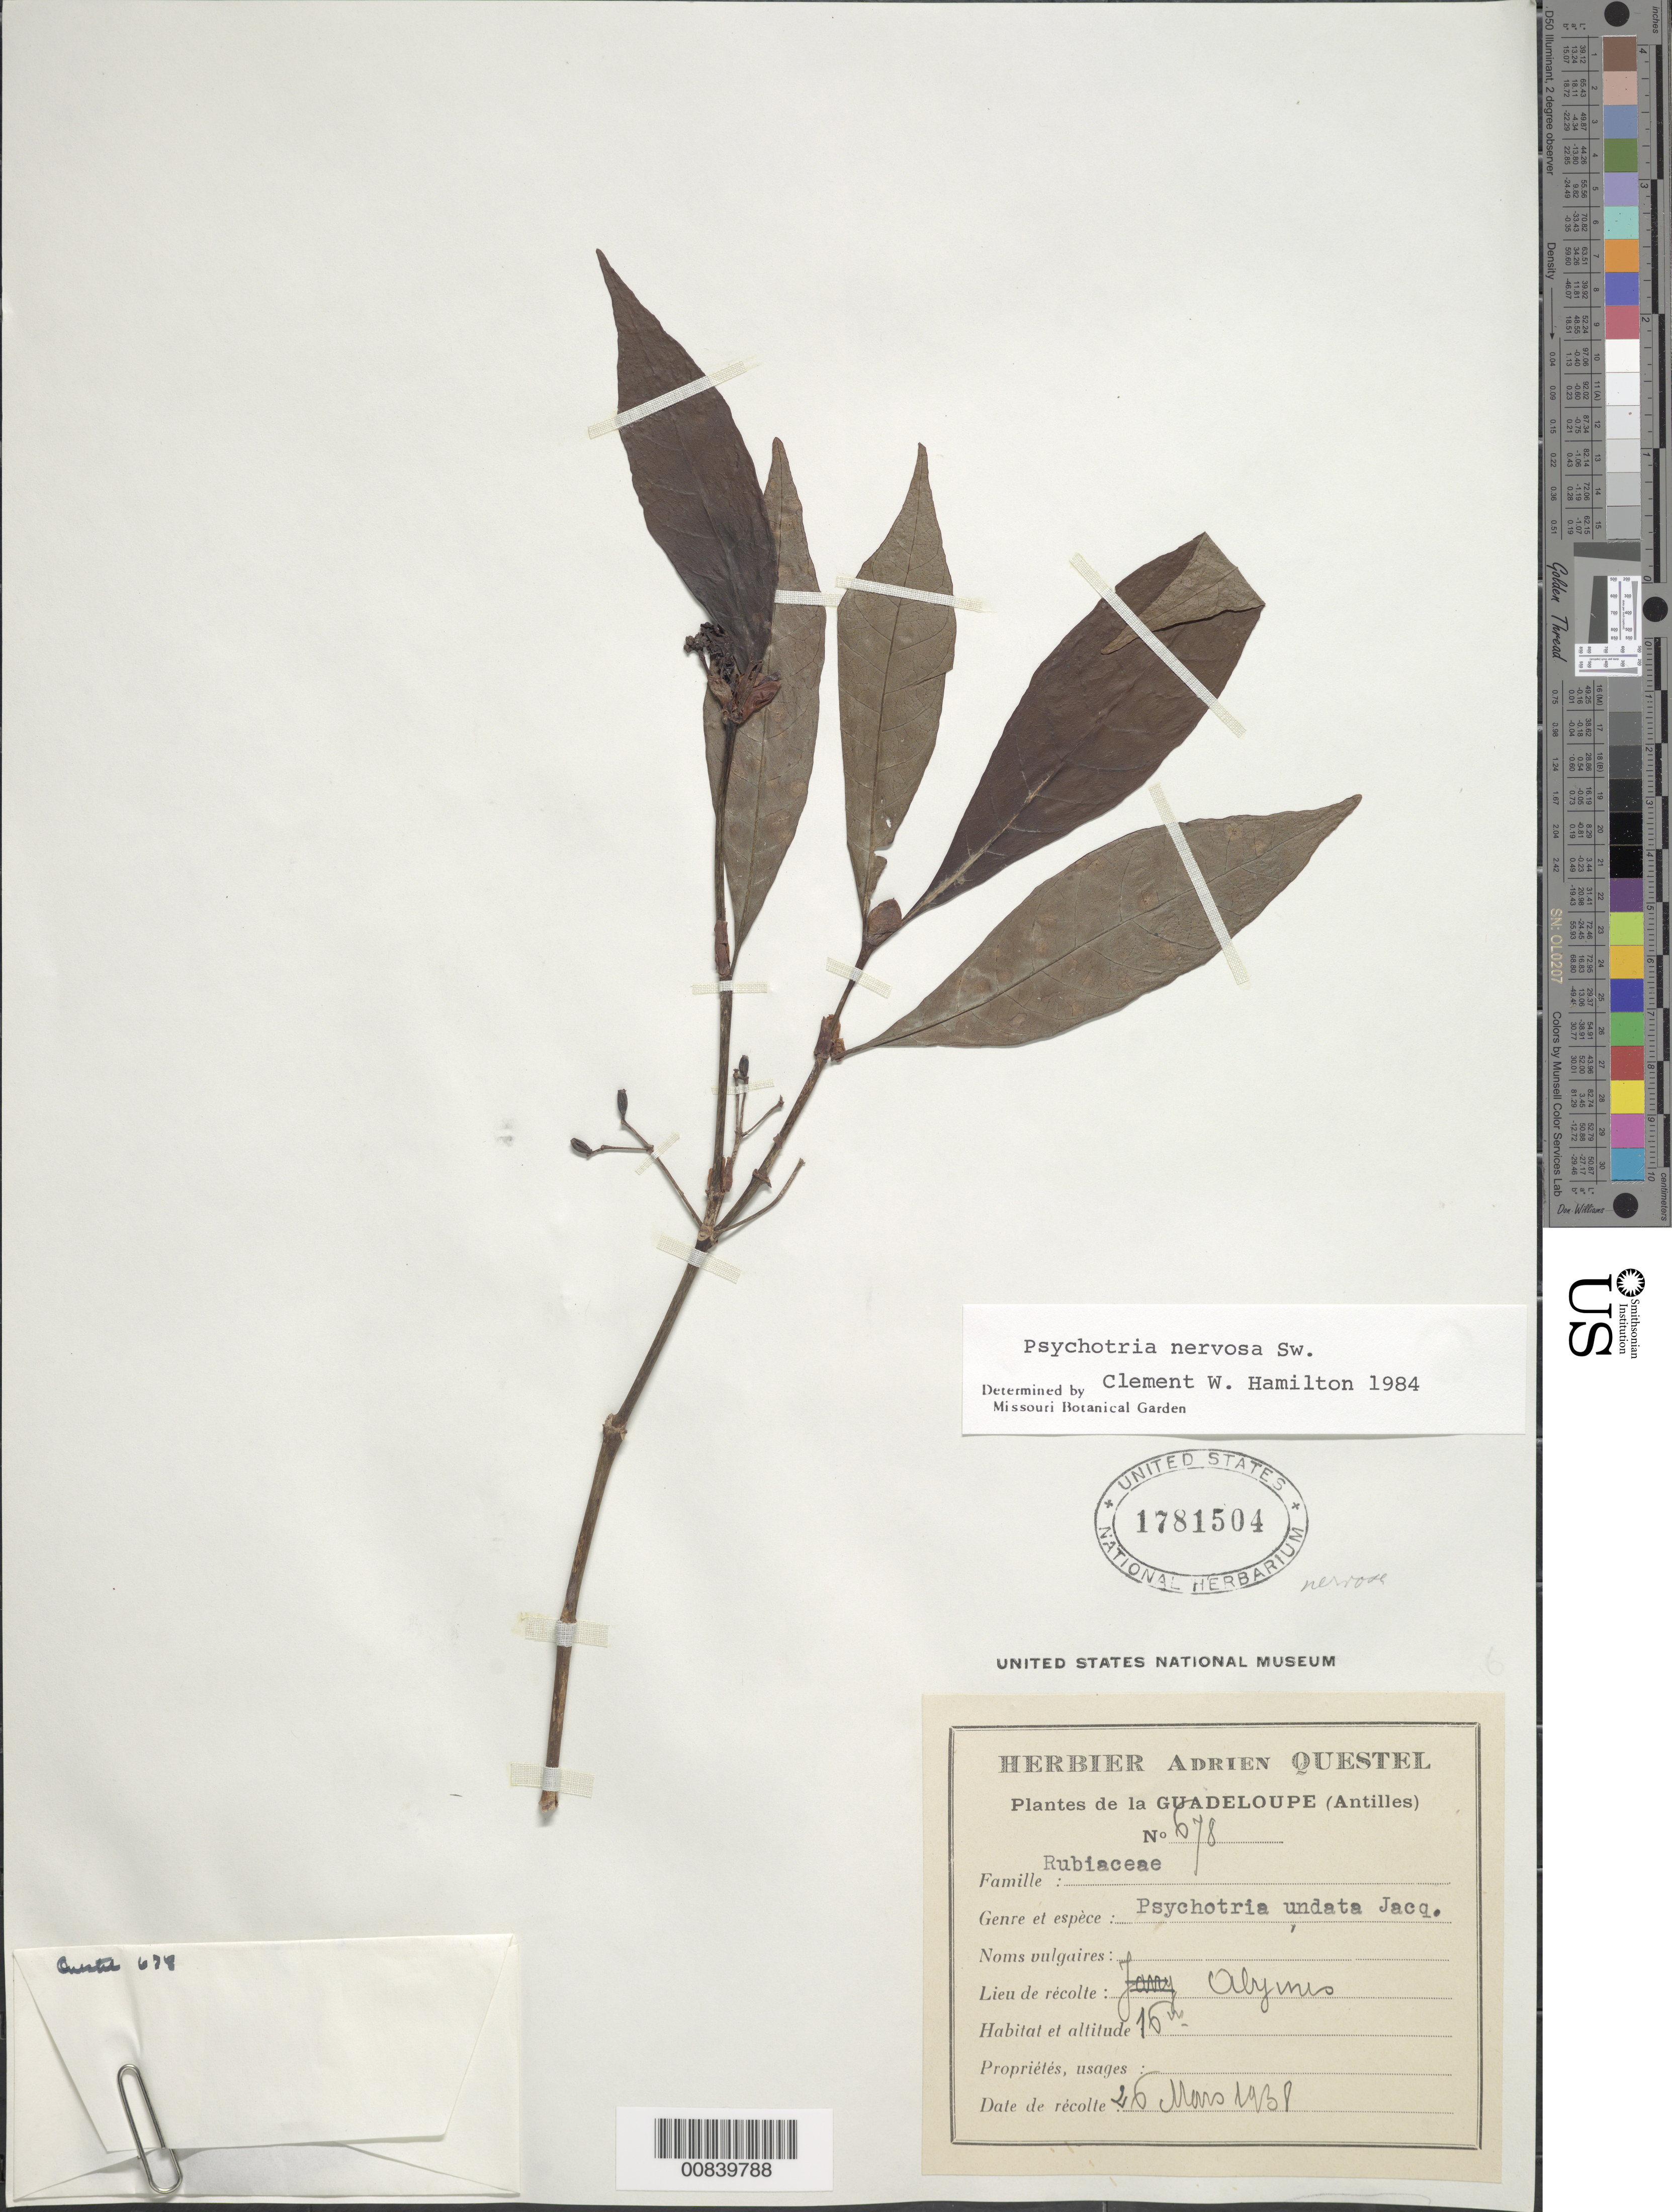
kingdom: Plantae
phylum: Tracheophyta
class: Magnoliopsida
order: Gentianales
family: Rubiaceae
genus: Psychotria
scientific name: Psychotria nervosa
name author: Sw.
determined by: Hamilton, C. W.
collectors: A. Questel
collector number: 678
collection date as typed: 26 Mar 1938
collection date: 1938-03-26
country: Guadeloupe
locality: Olymes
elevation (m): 16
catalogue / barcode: US 1781504